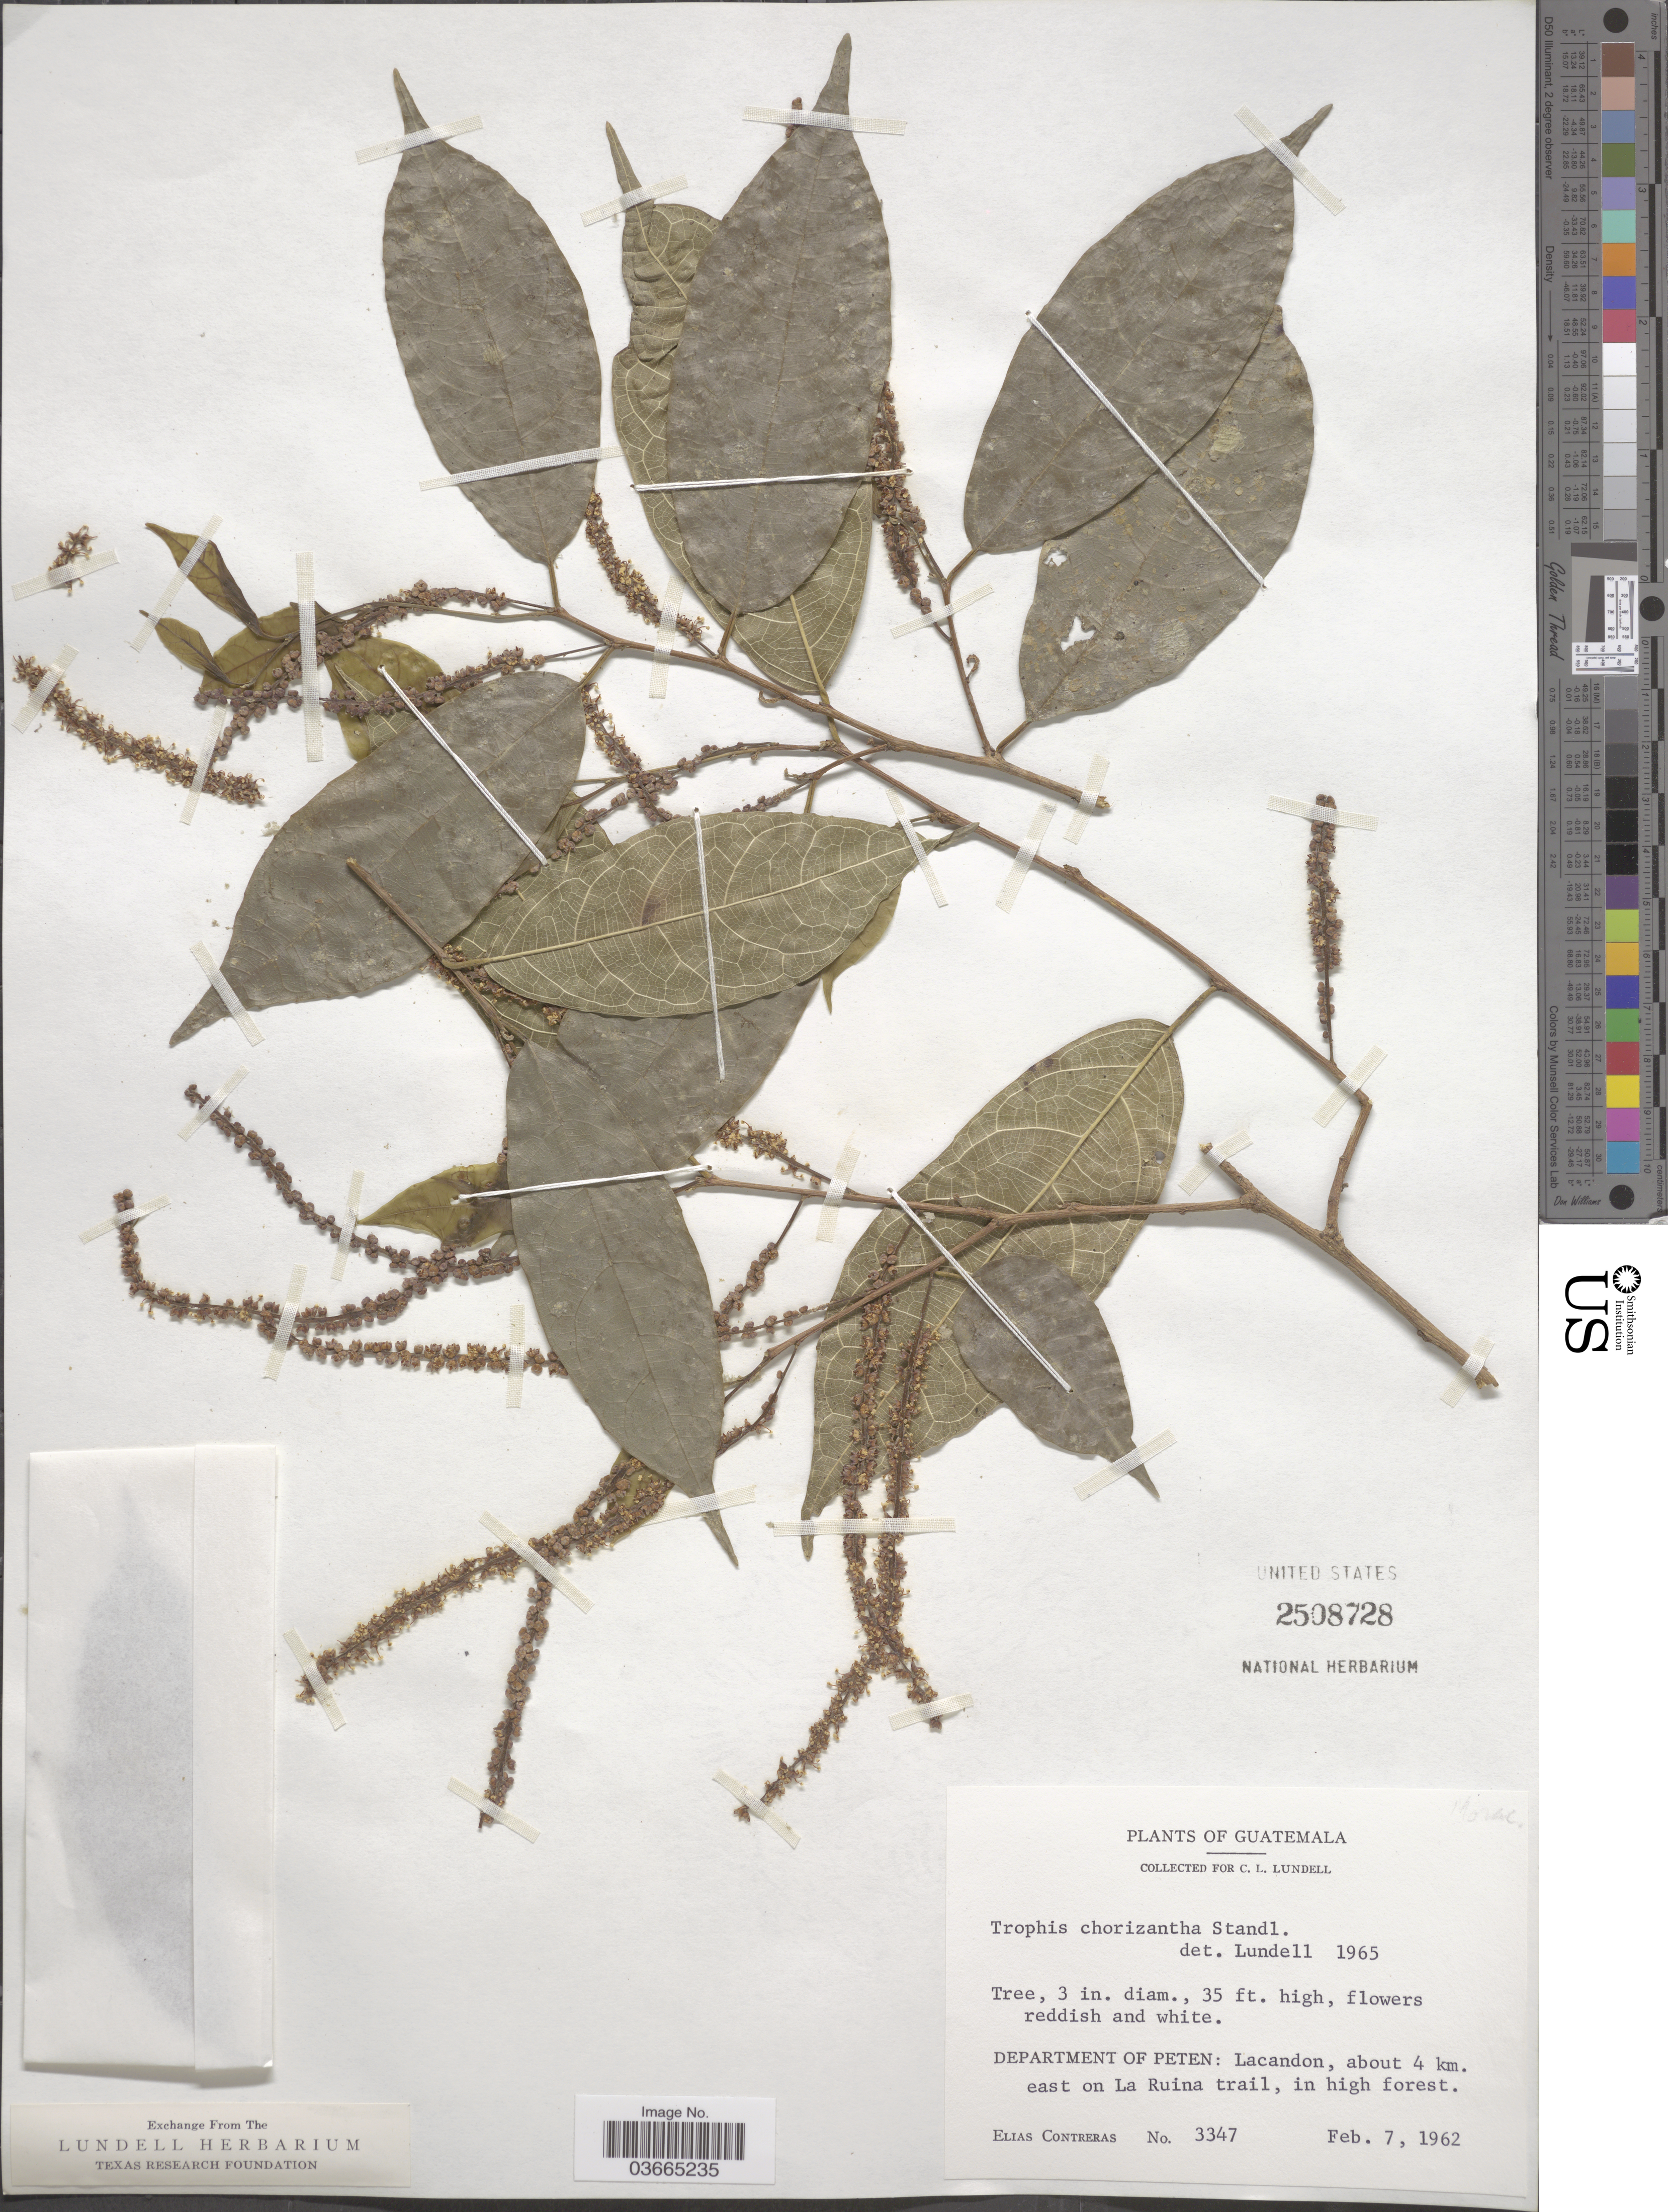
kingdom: Plantae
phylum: Tracheophyta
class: Magnoliopsida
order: Rosales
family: Moraceae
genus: Trophis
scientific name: Trophis mexicana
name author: (Liebm.) Bureau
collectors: E. Contreras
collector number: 3347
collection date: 1962-02-07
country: Guatemala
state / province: El Peten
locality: Department of Peten: Lacandon, about 4 km. east on La Ruina trail.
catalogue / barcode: US 2508728